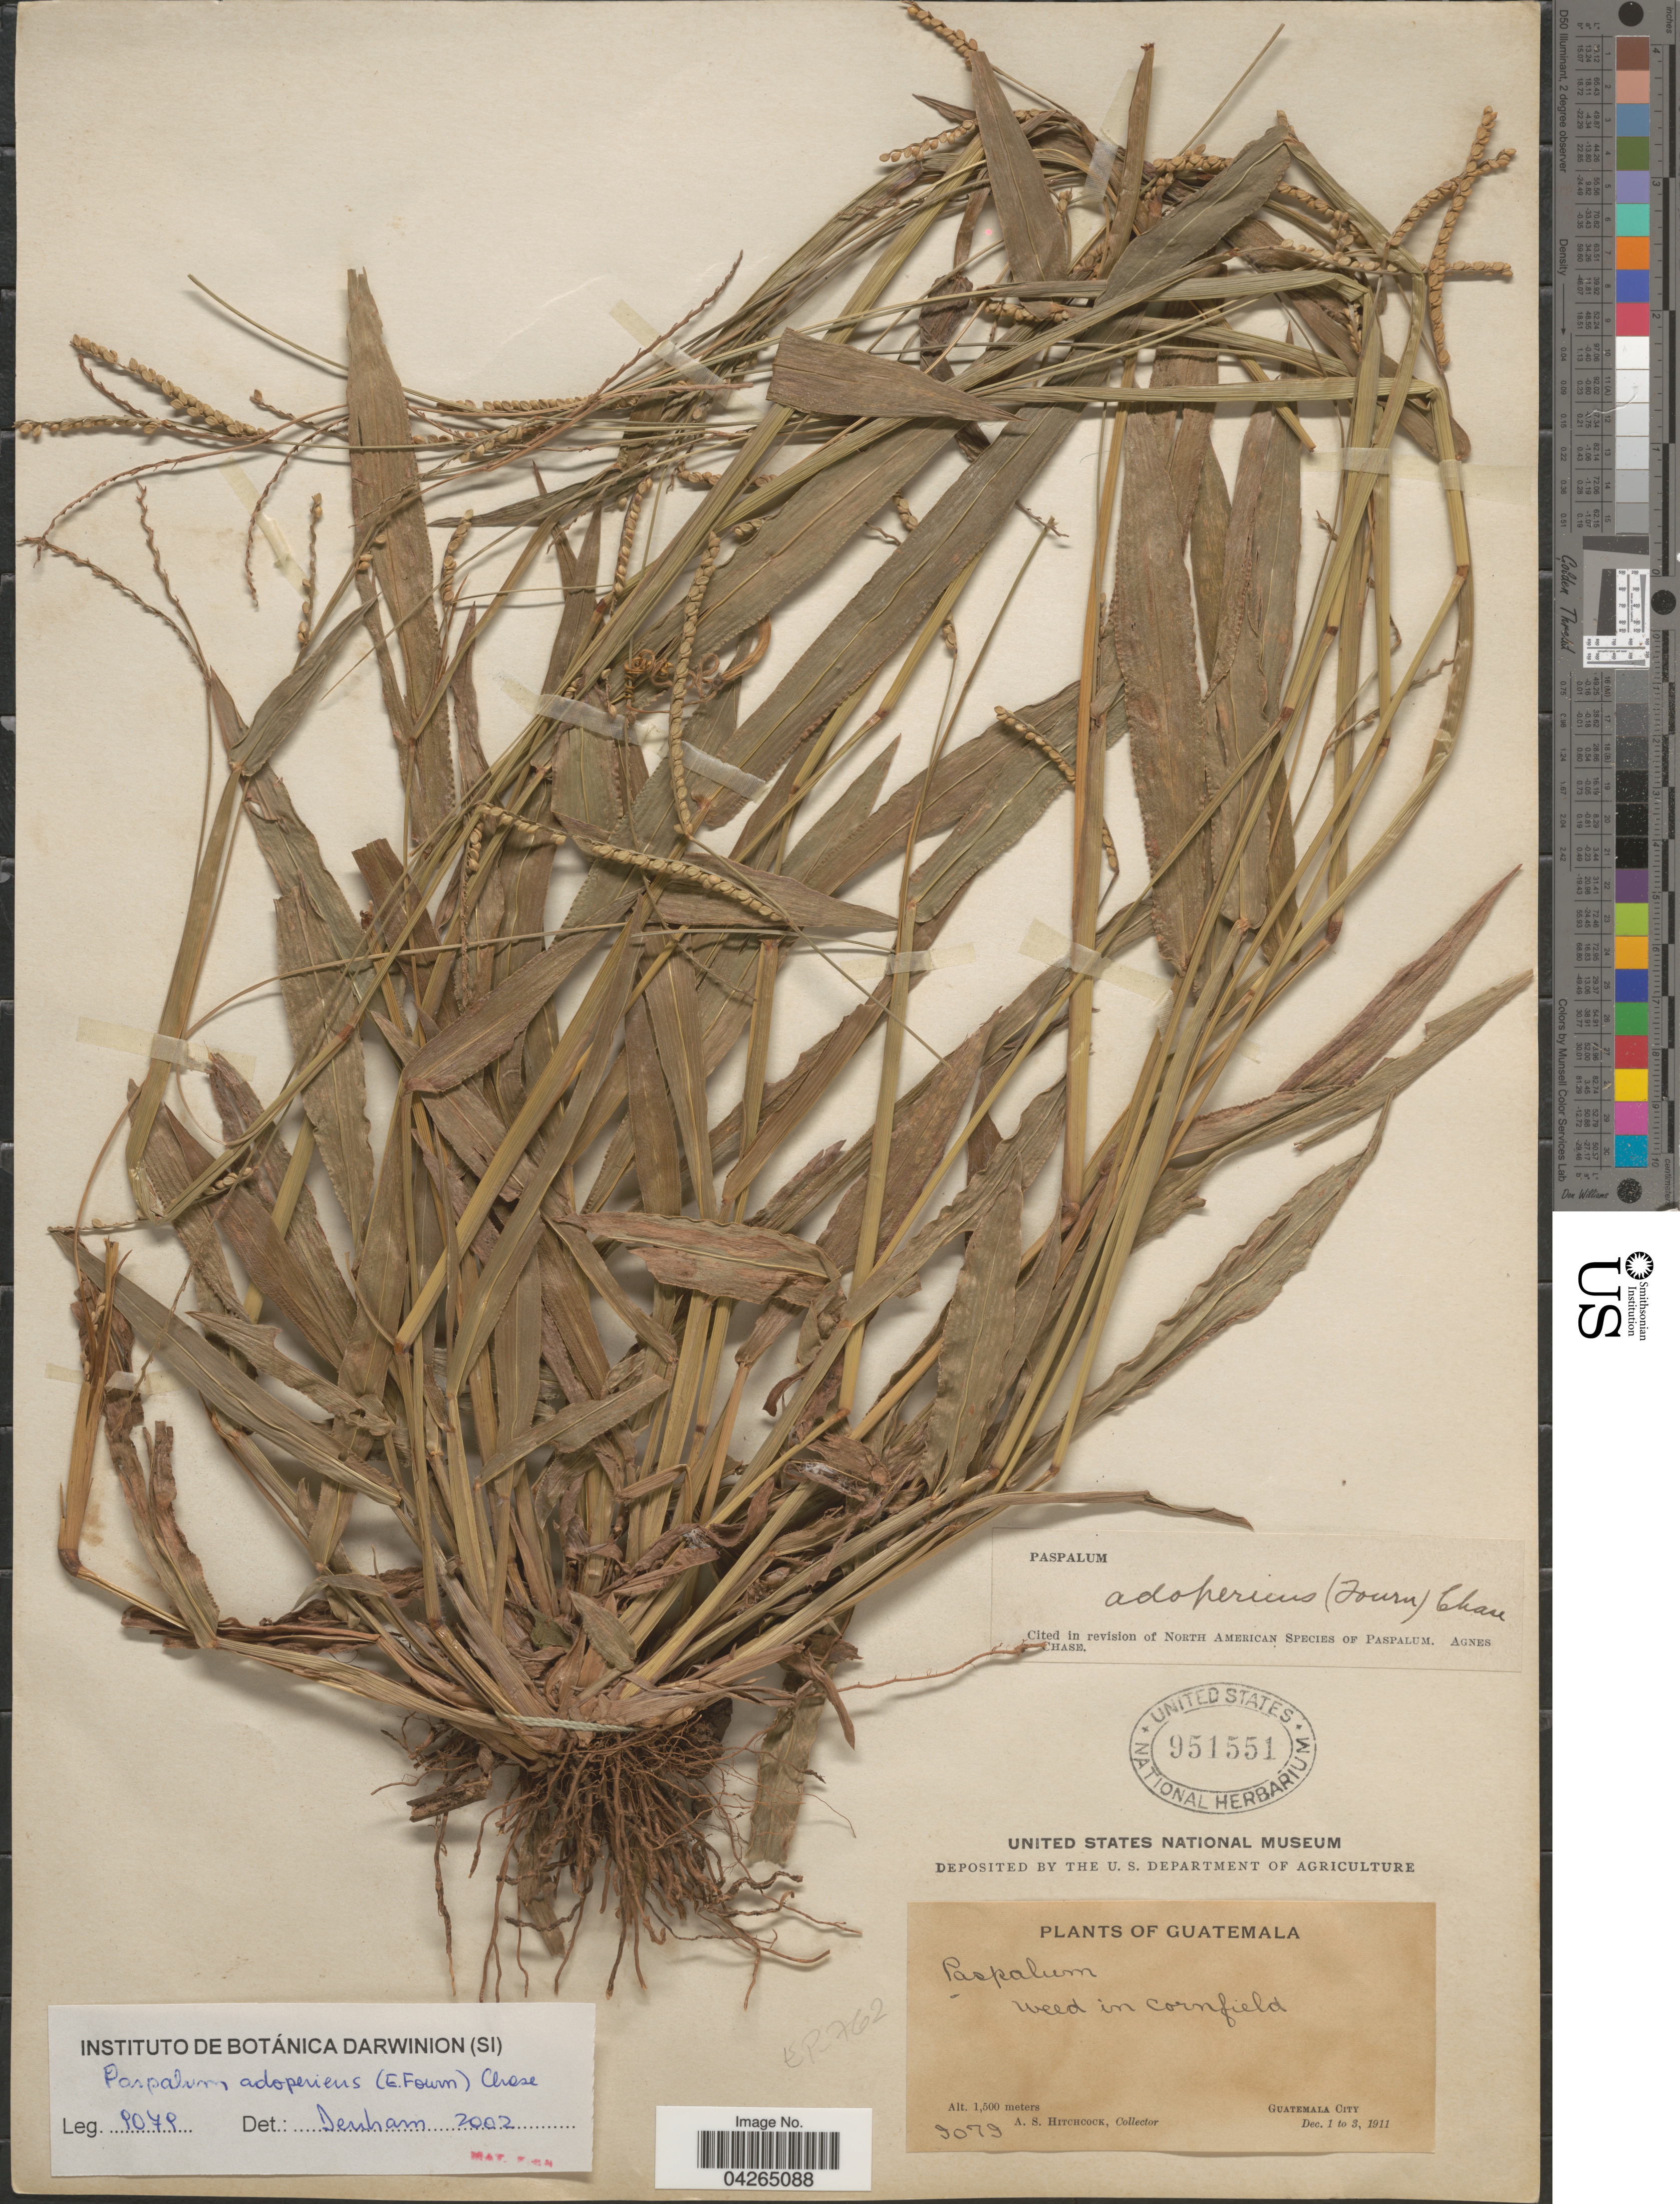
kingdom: Plantae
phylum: Tracheophyta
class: Liliopsida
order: Poales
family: Poaceae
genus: Paspalum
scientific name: Paspalum adoperiens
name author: (E. Fourn.) Chase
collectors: A. S. Hitchcock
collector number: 9079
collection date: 1911-12-01/1911-12-03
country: Guatemala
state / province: Guatemala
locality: Guatemala City.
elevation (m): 1500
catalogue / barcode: US 951551